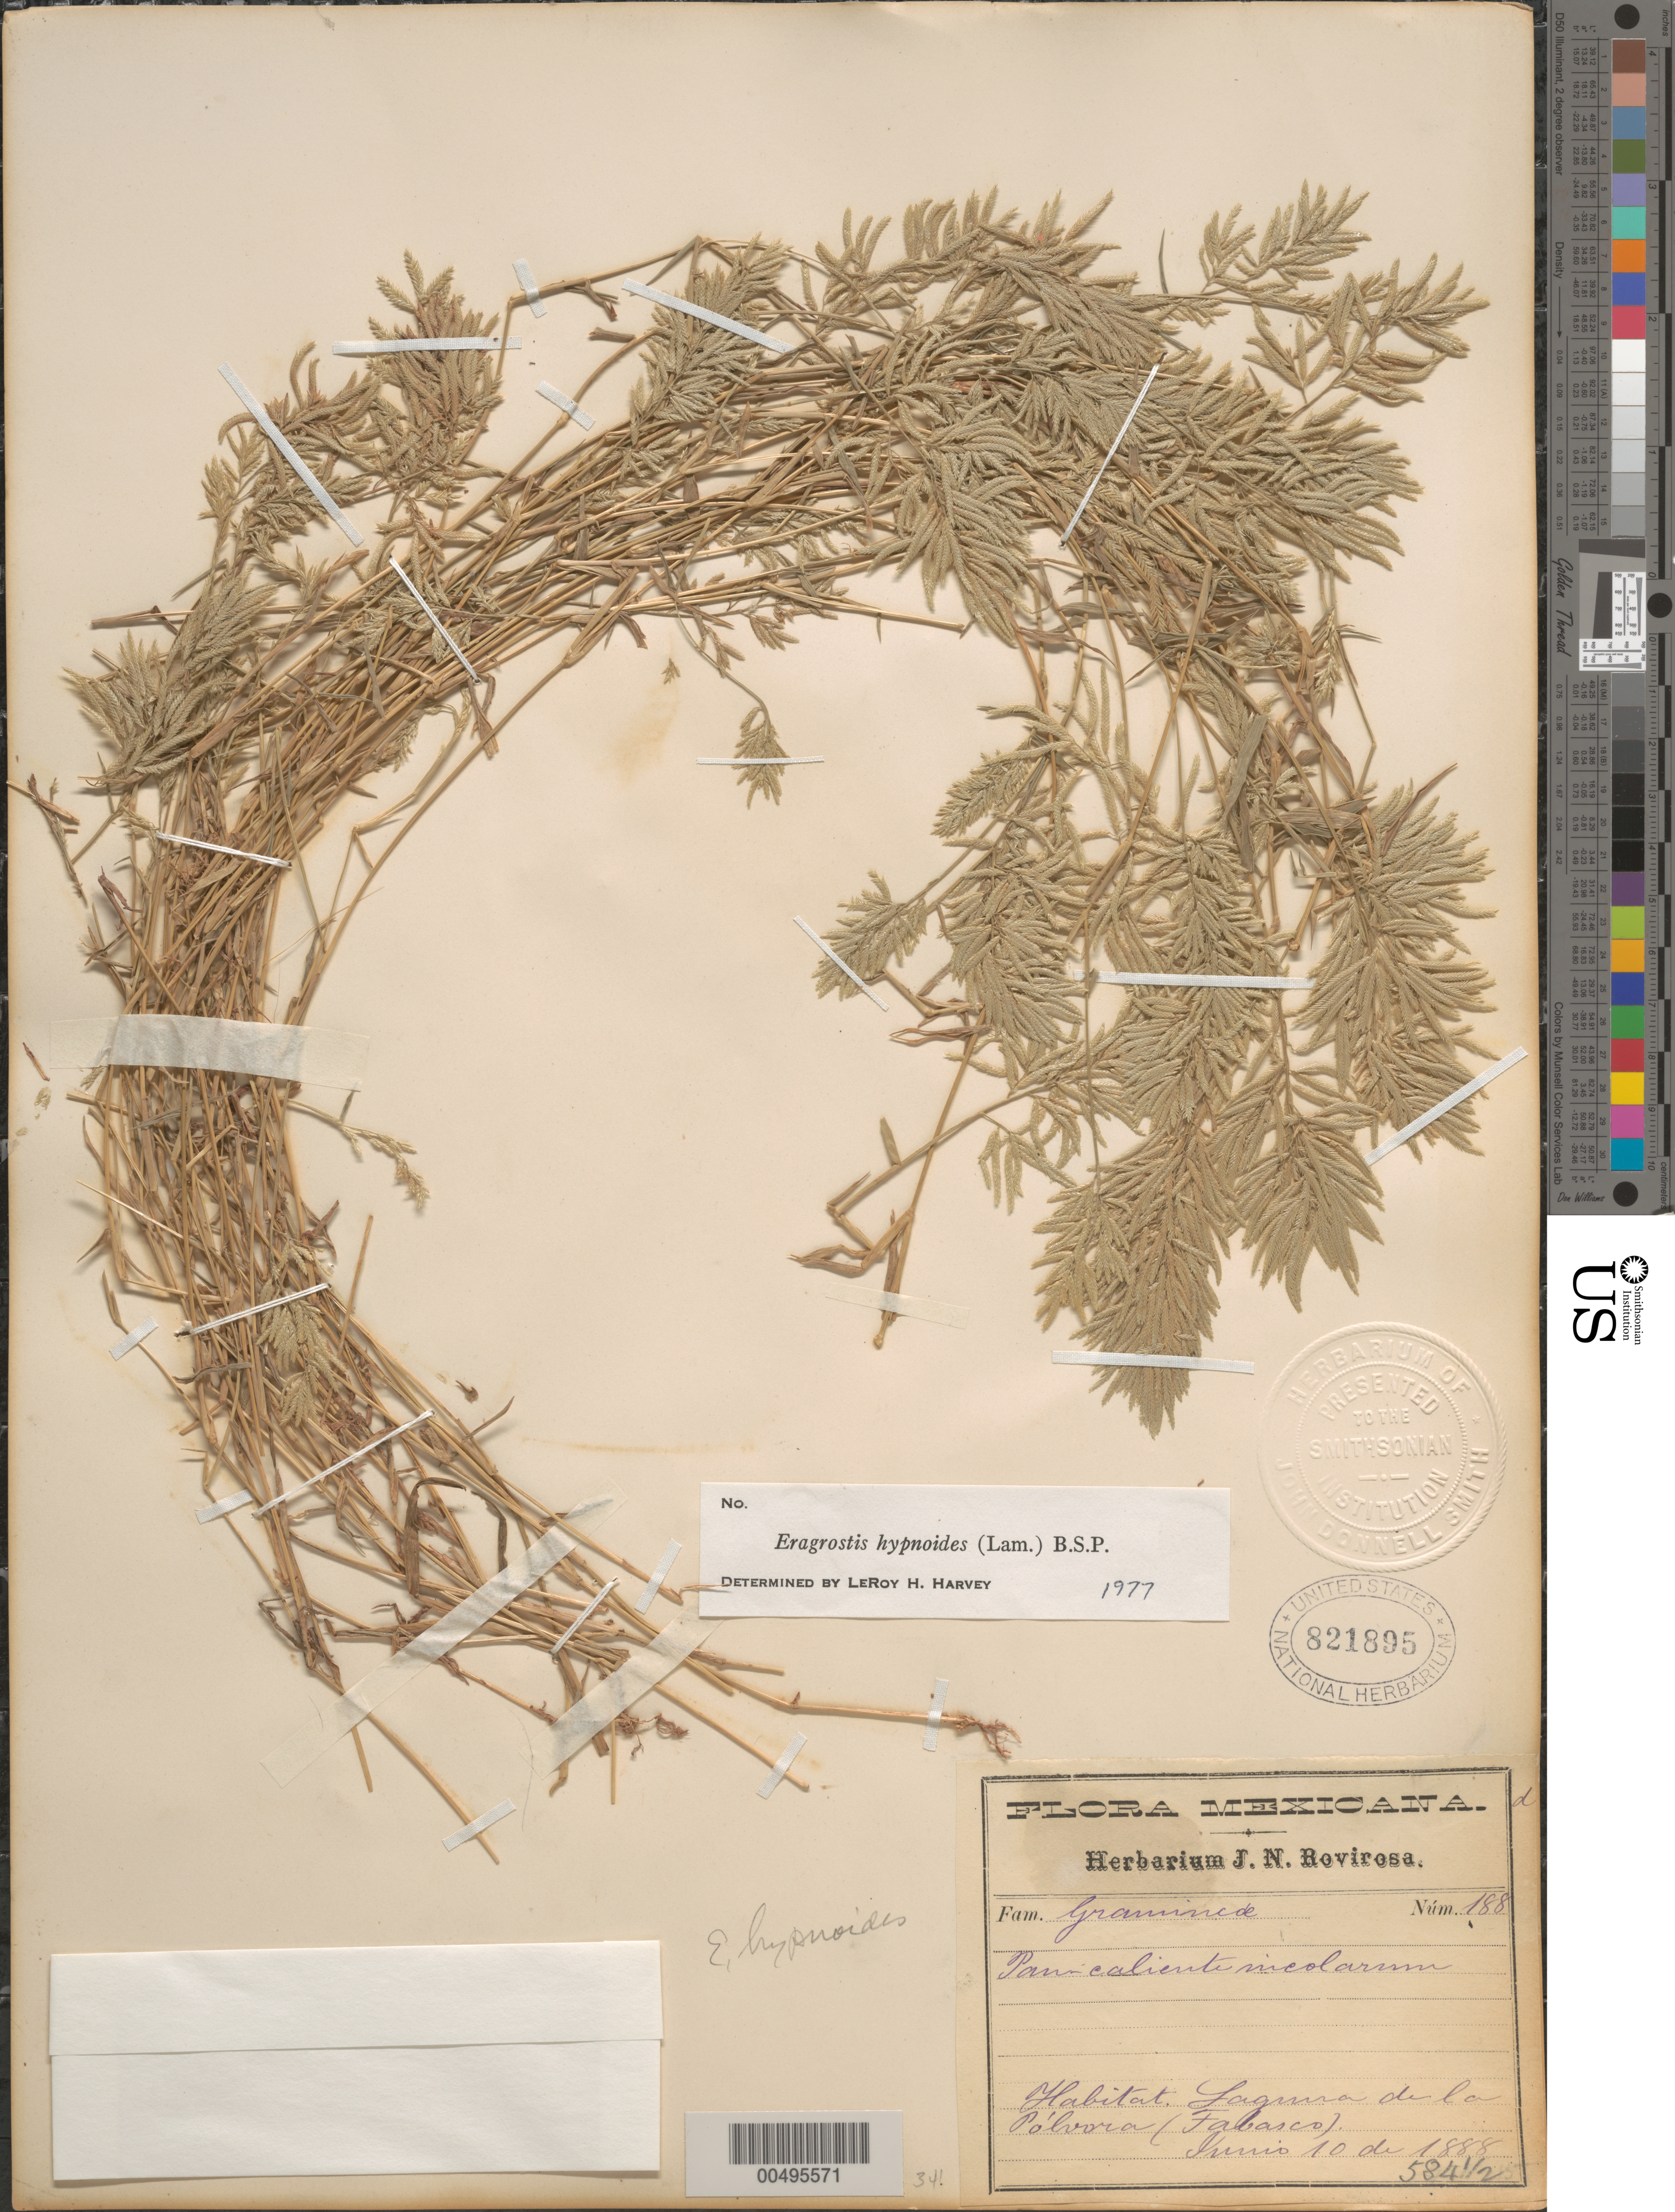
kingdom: Plantae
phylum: Tracheophyta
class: Liliopsida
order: Poales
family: Poaceae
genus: Eragrostis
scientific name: Eragrostis hypnoides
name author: (Lam.) Britton, Stearns & Poggenb.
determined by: Harvey, L. H.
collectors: J. N. Rovirosa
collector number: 188 / 584.5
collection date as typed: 10 Jun 1888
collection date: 1888-06-10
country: Mexico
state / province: Tabasco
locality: Laguna de la Pólvora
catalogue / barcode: US 821895